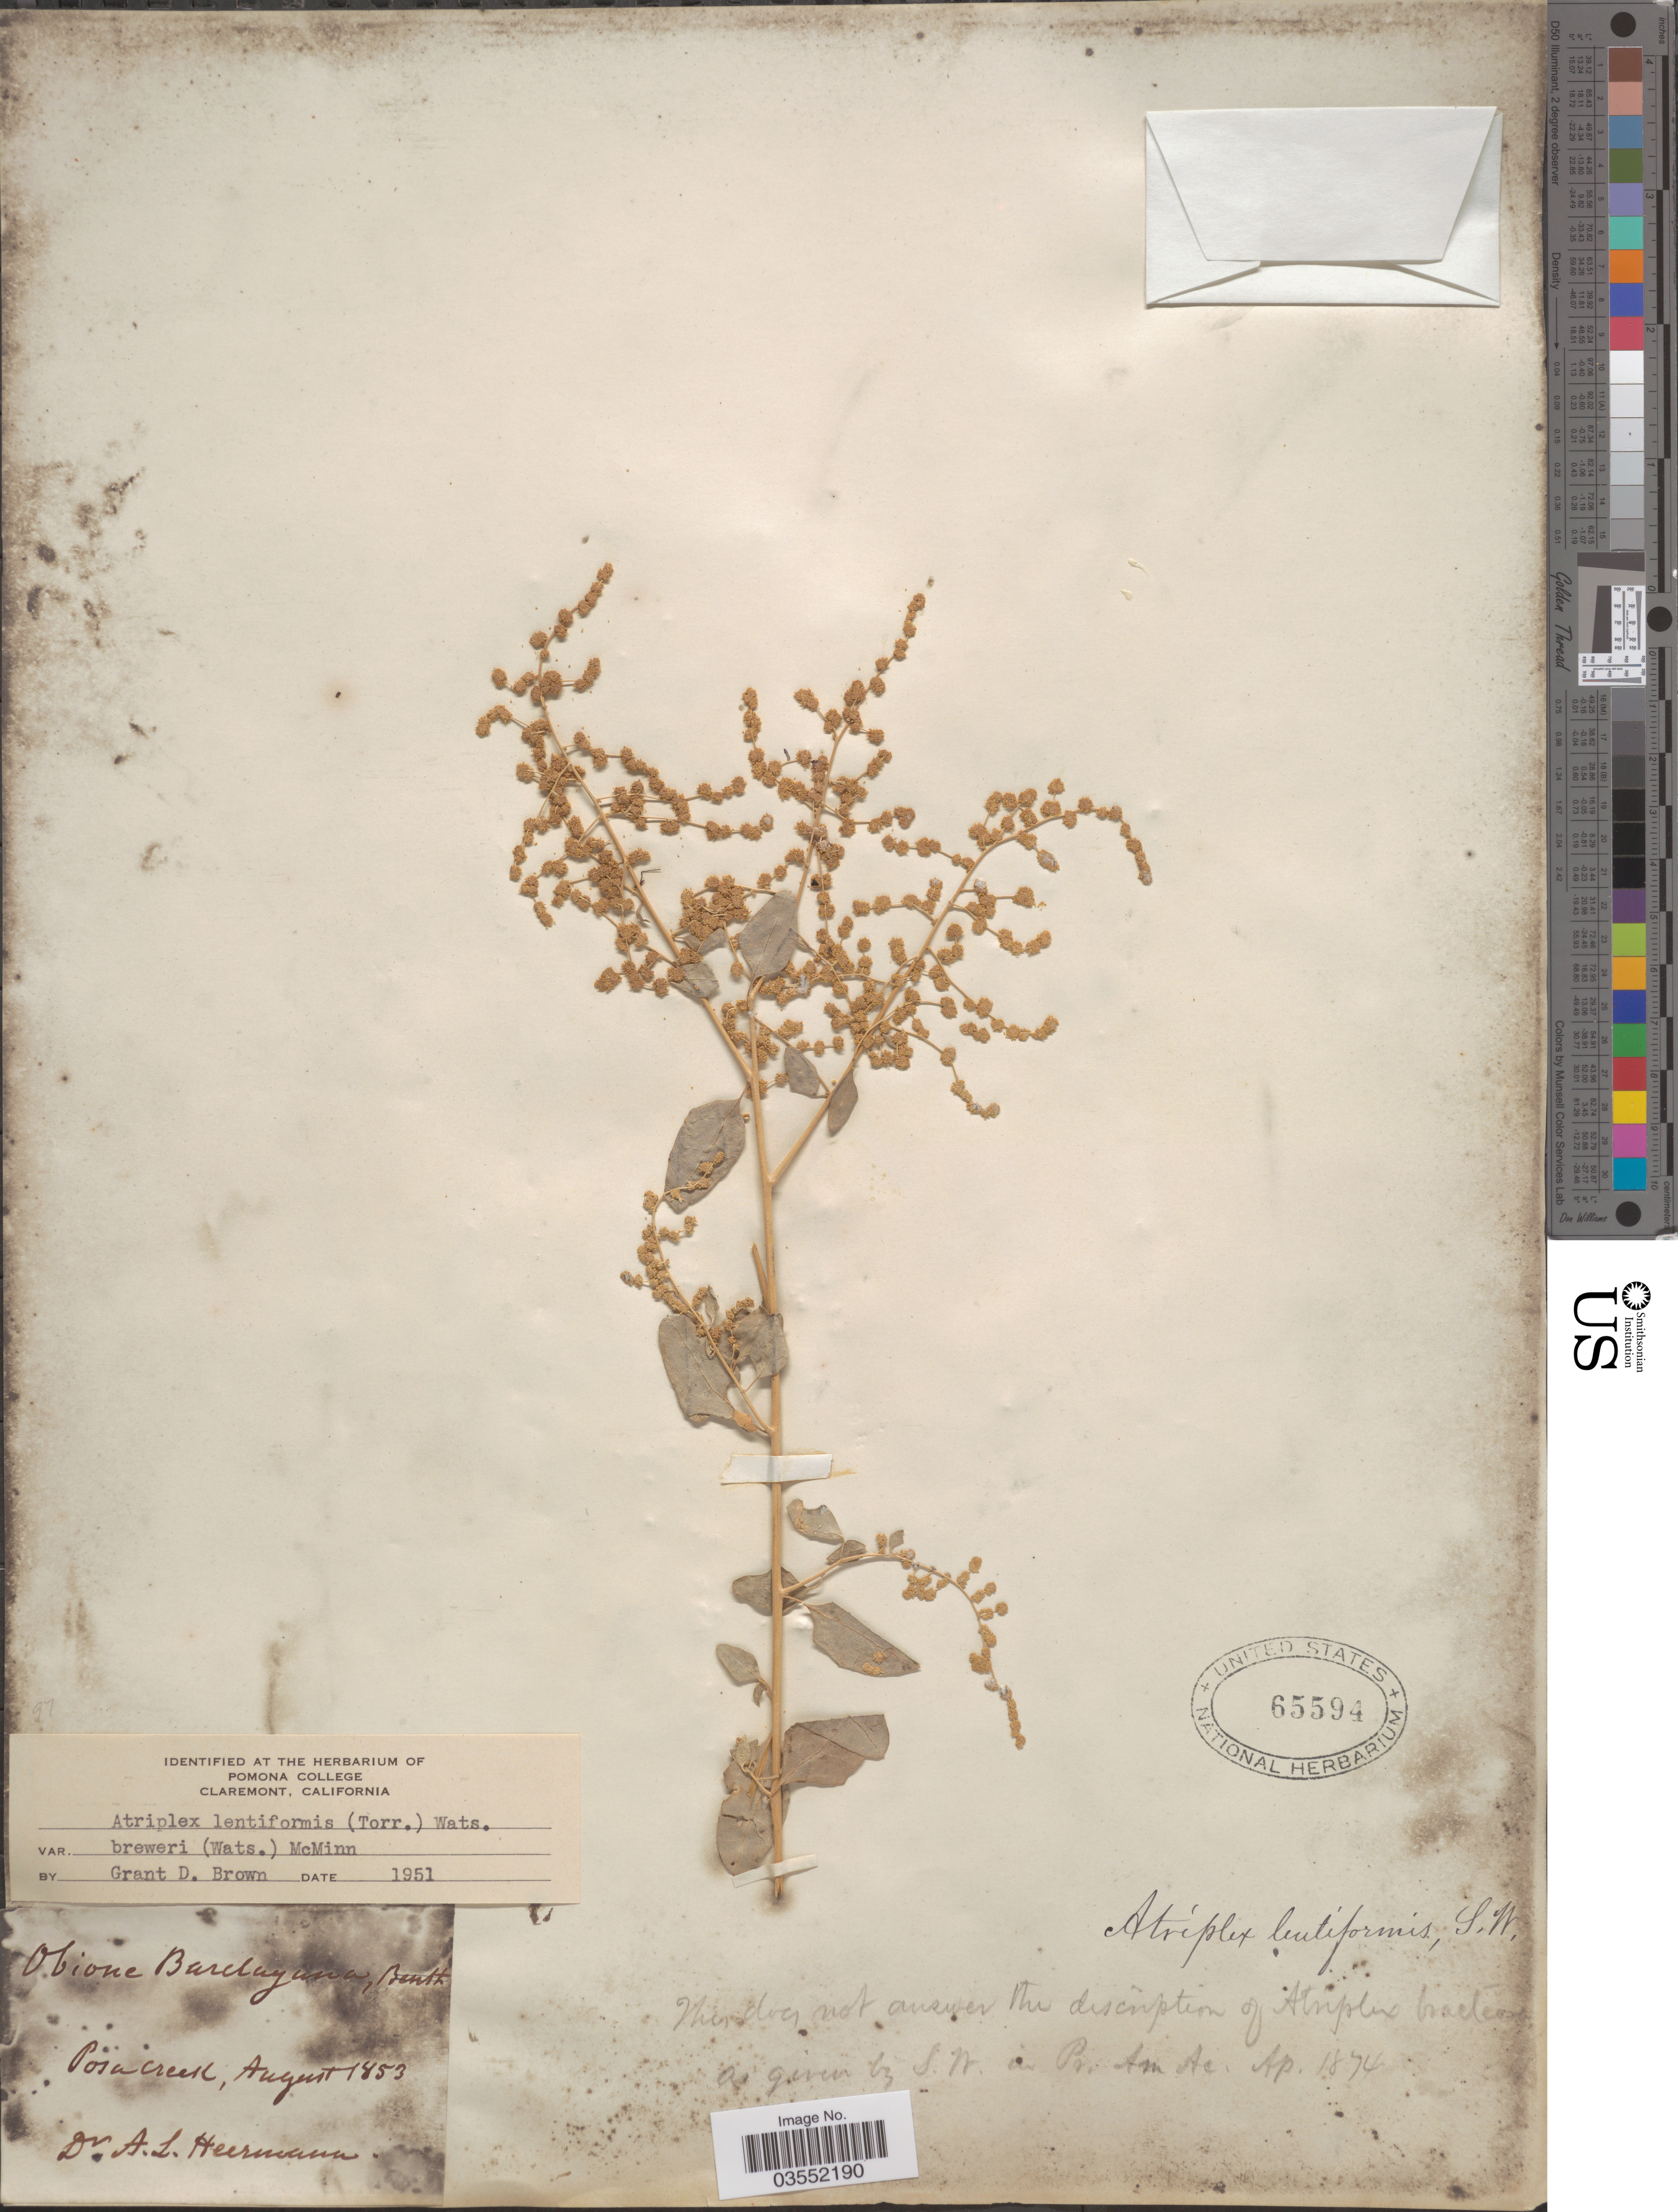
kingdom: Plantae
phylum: Tracheophyta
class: Magnoliopsida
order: Caryophyllales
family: Amaranthaceae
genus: Atriplex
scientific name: Atriplex lentiformis var. breweri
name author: (S. Watson) McMinn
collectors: A. Heermann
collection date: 1853-08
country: United States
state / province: California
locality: Posa Creek.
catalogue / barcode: US 65594